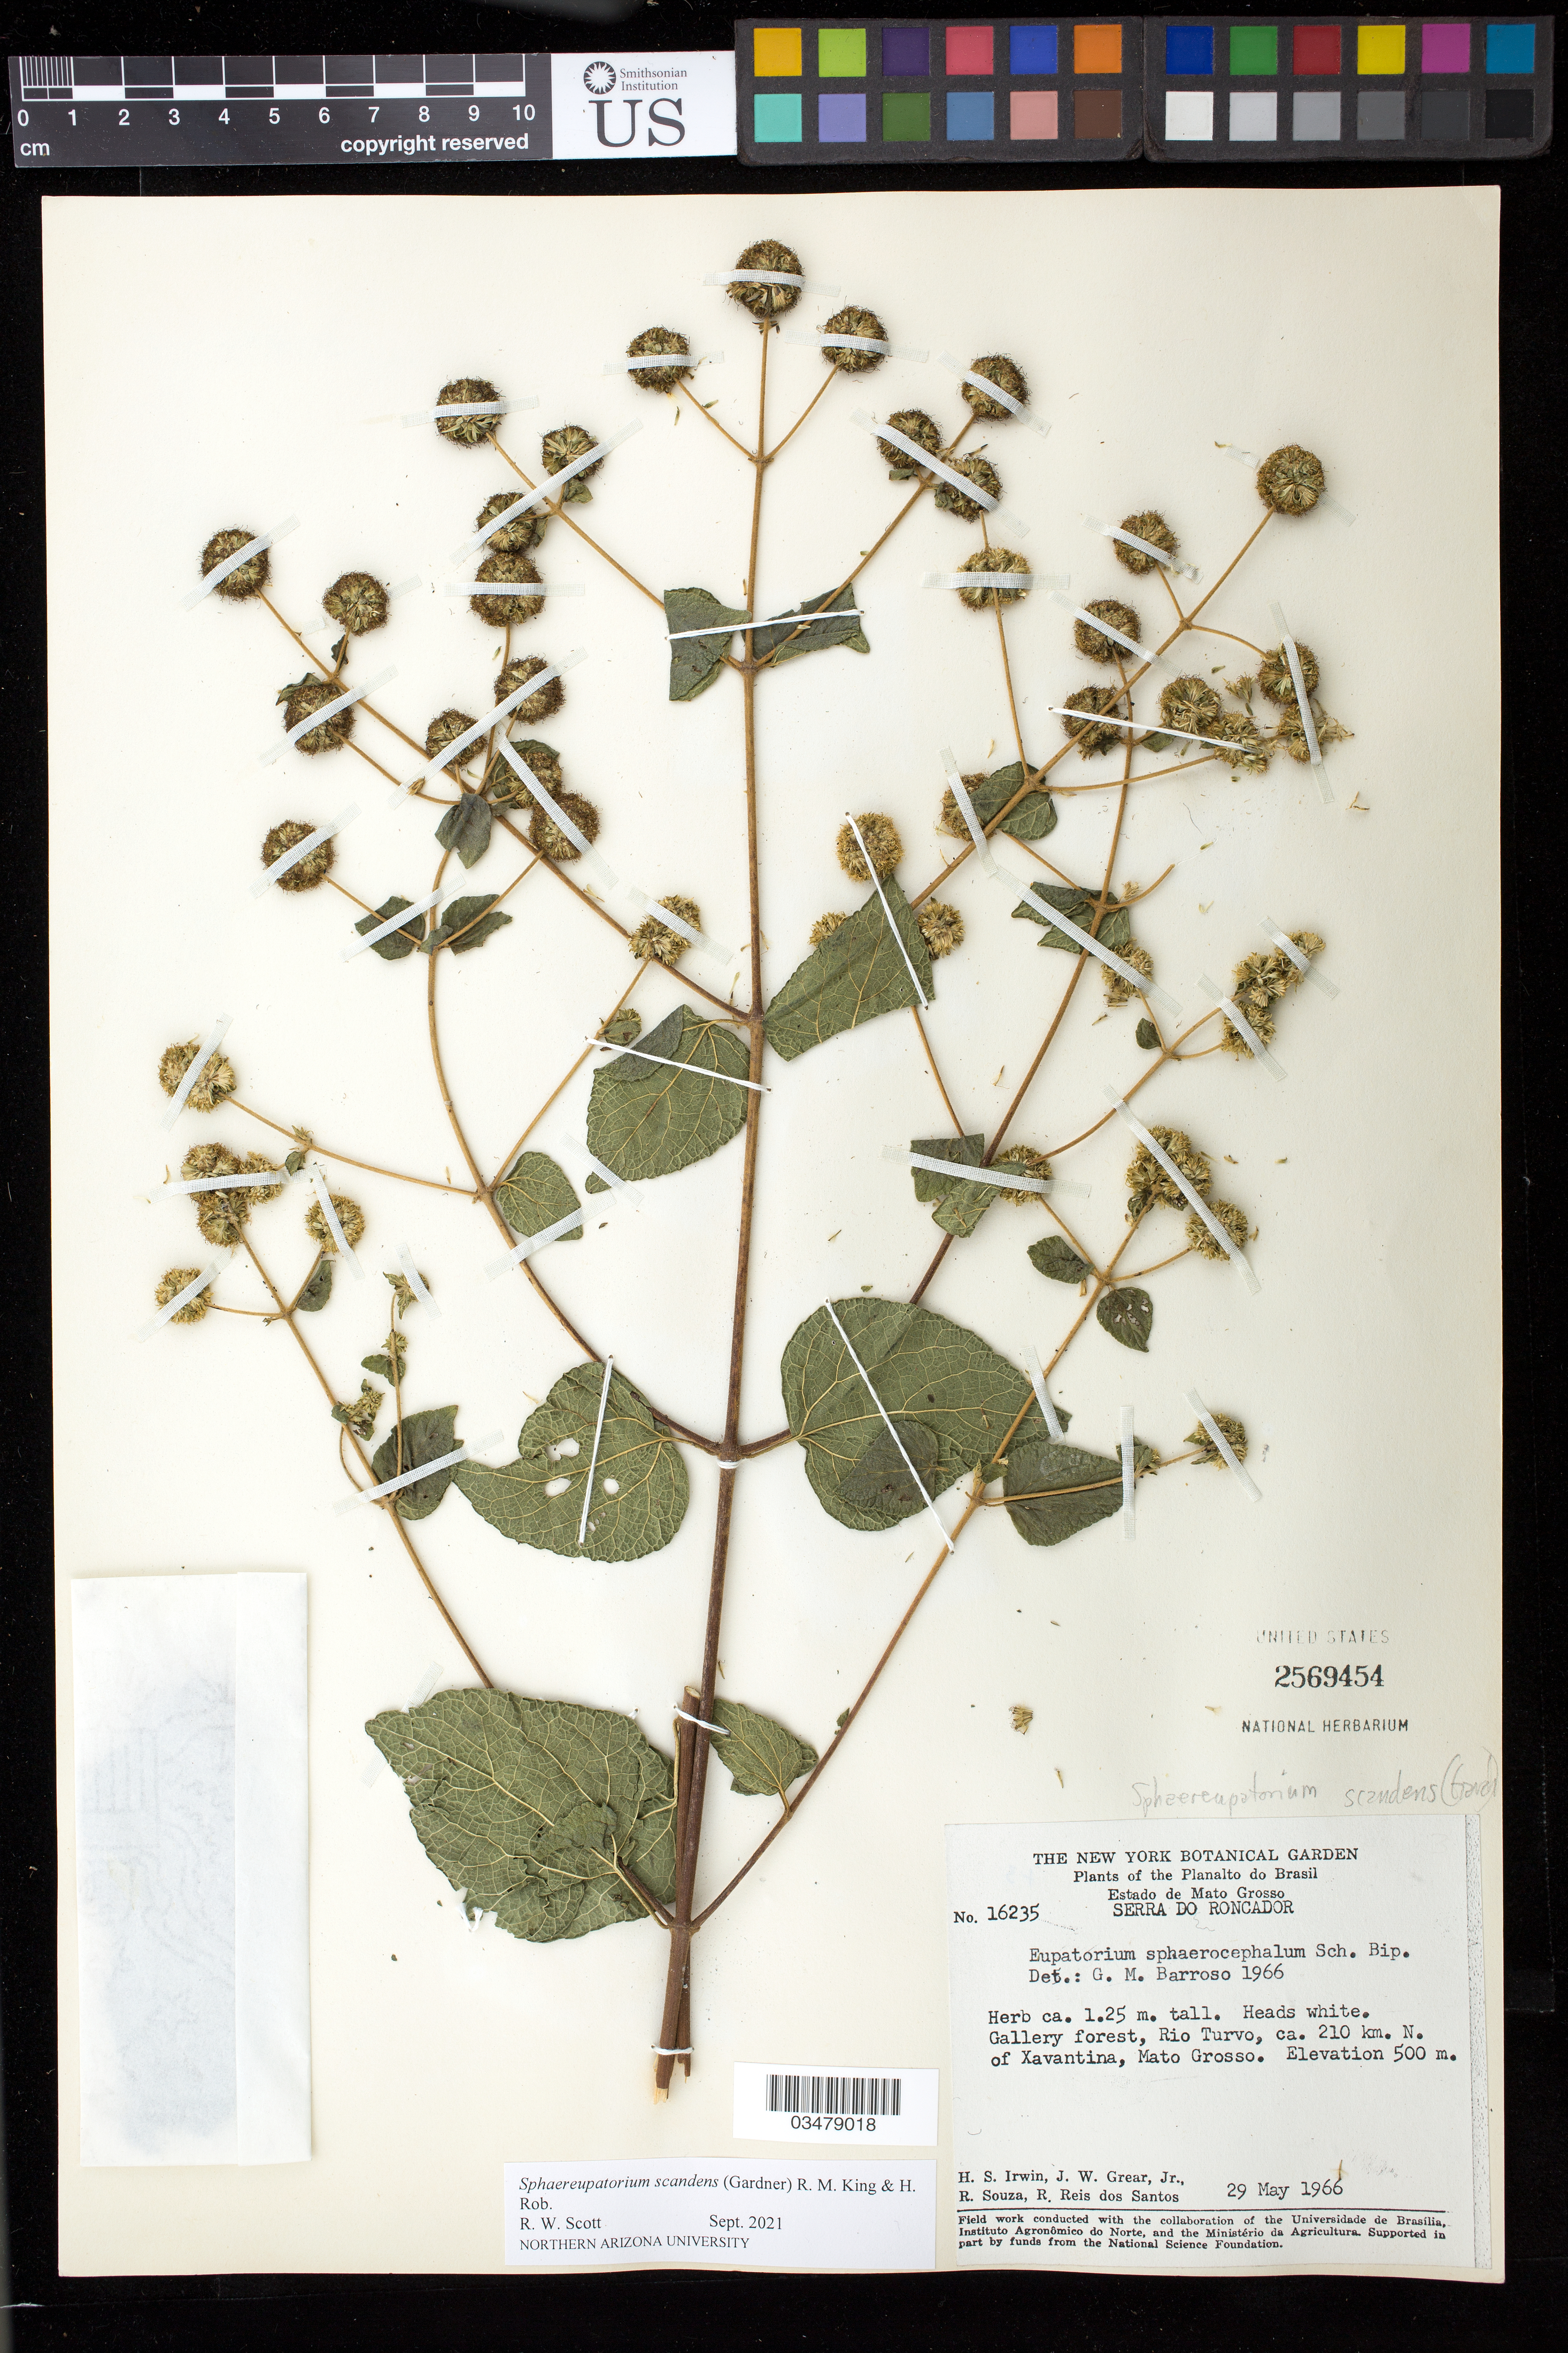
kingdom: Plantae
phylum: Tracheophyta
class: Magnoliopsida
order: Asterales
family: Asteraceae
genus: Sphaereupatorium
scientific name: Sphaereupatorium scandens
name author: (Gardner) R.M. King & H. Rob.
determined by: Scott, R. W.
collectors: H. Irwin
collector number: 16235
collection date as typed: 29 May 1966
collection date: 1966-05-29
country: Brazil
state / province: Mato Grosso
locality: Serra do Roncado, Rio Turvo, ca. 210 km N of Xavantina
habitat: Gallery forest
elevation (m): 500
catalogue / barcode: US 2569454